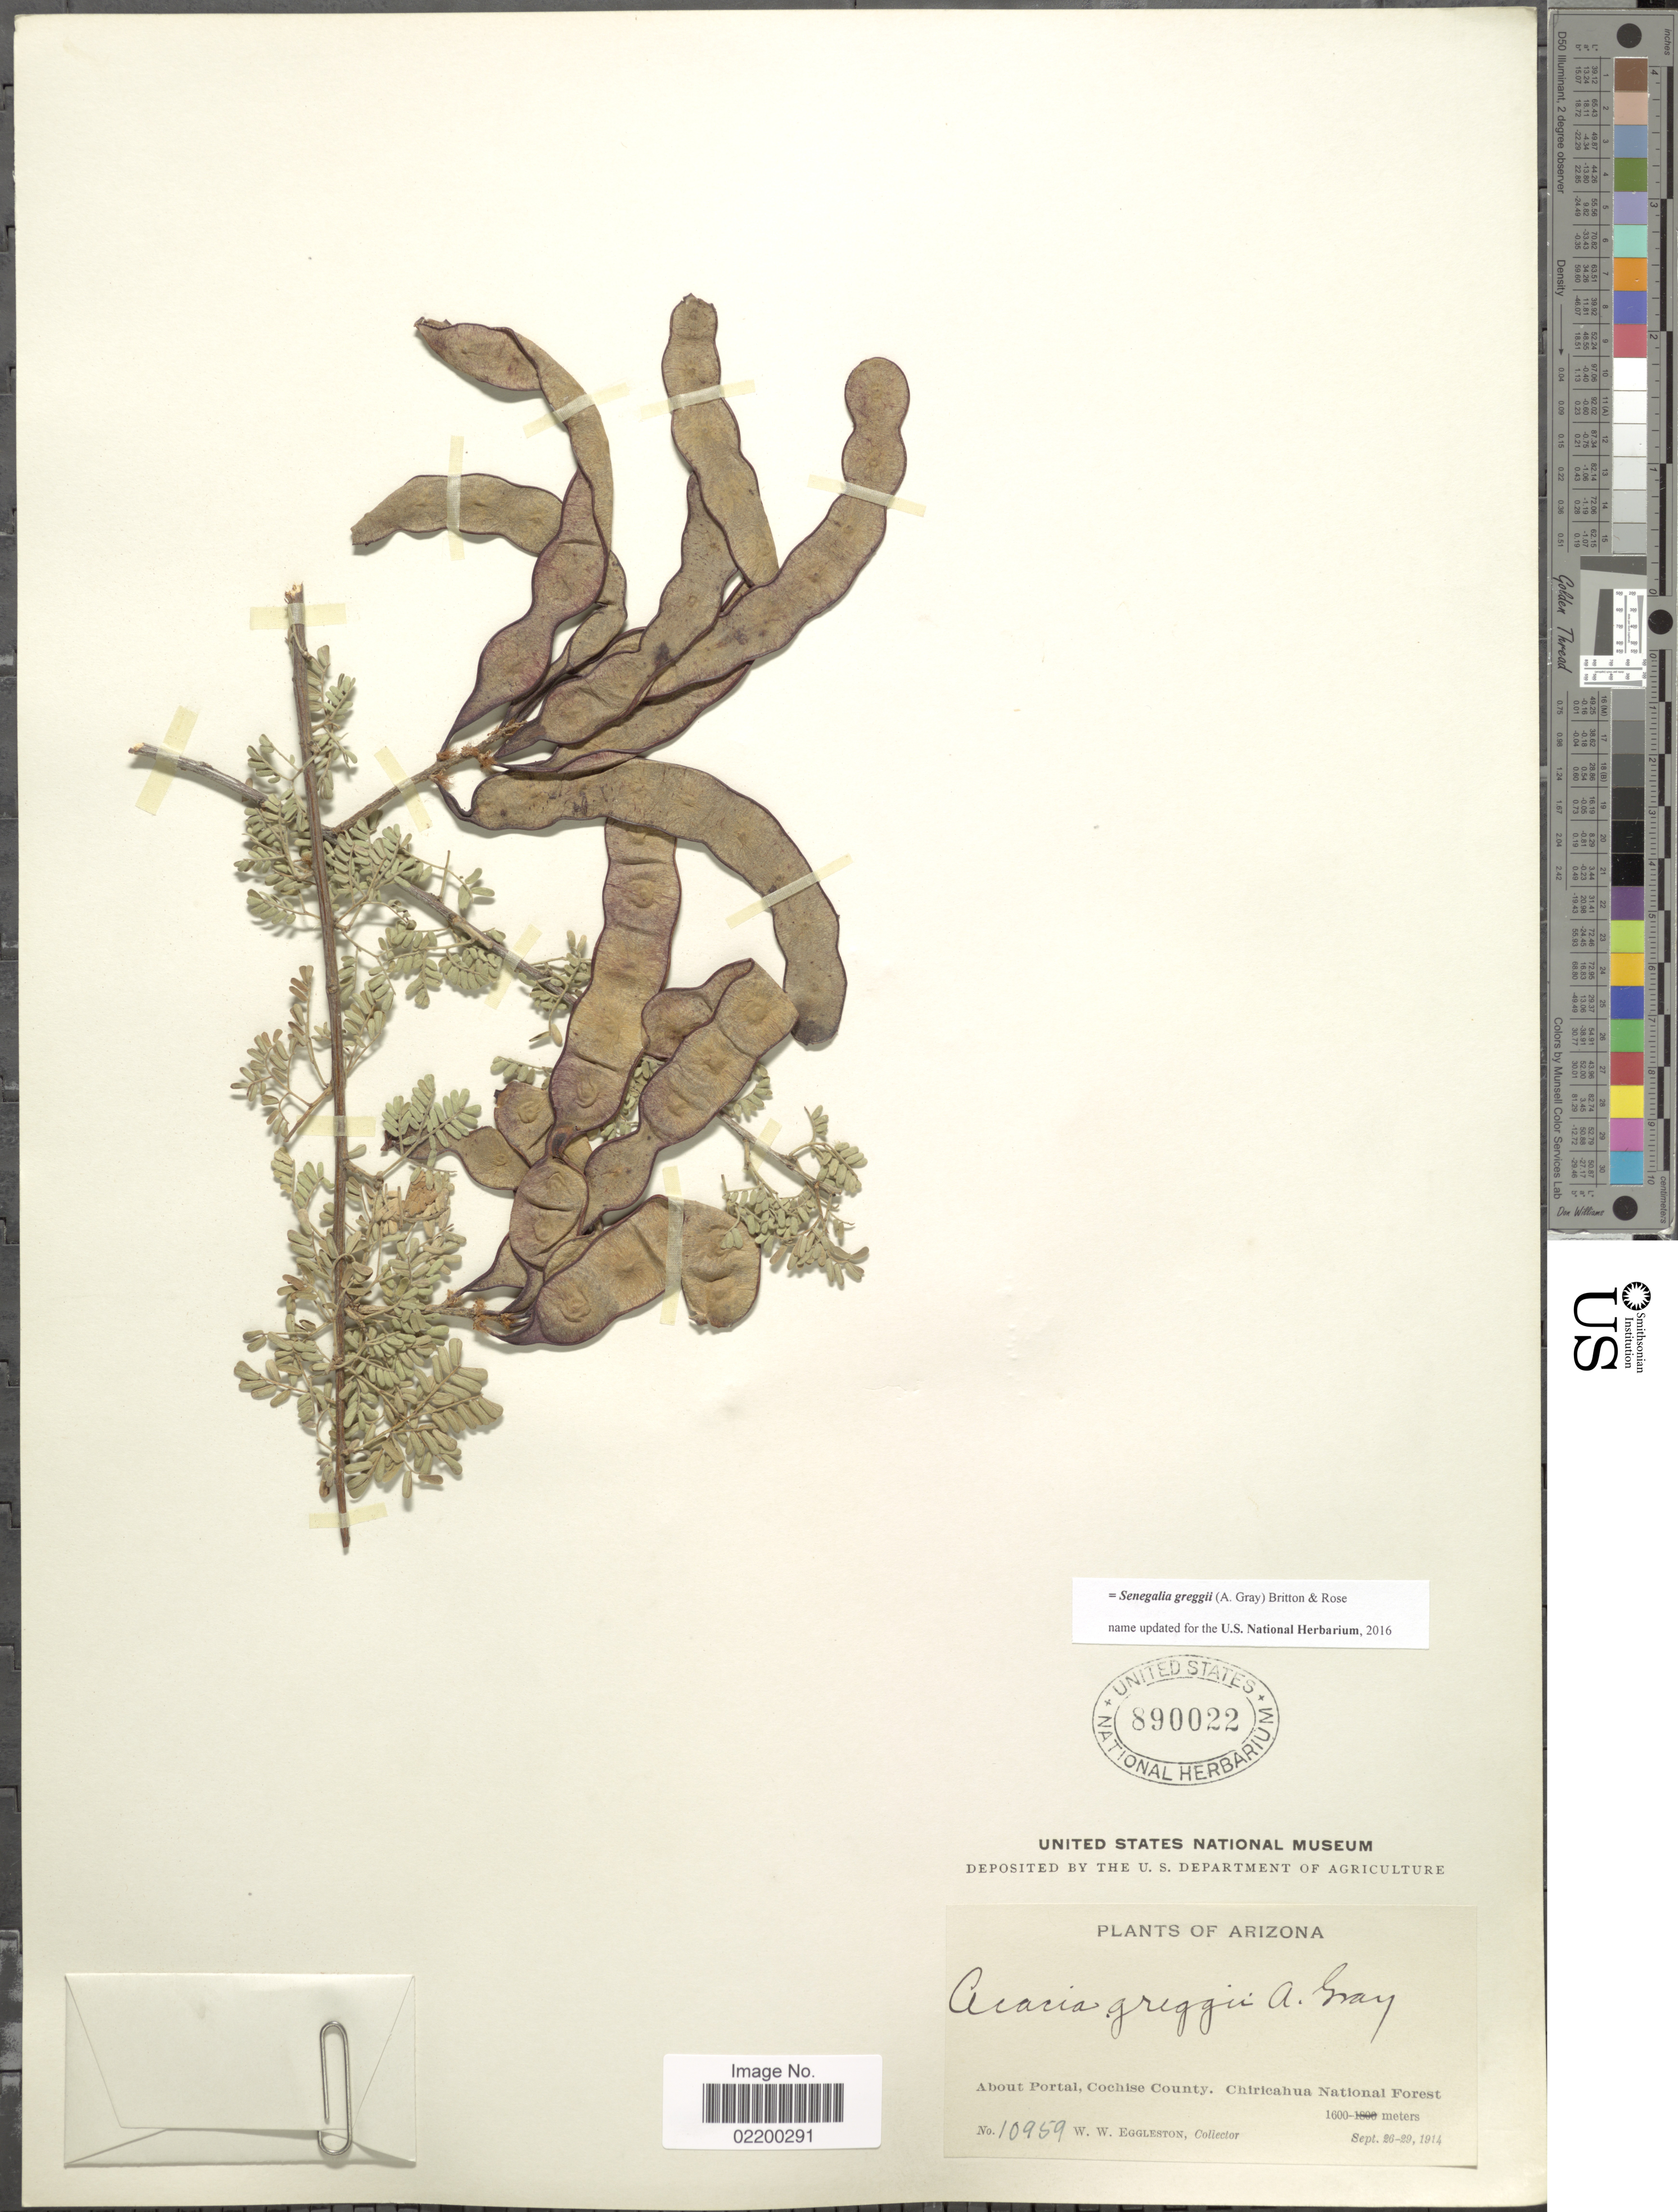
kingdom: Plantae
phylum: Tracheophyta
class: Magnoliopsida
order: Fabales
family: Fabaceae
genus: Senegalia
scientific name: Senegalia greggii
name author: (A. Gray) Britton & Rose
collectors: W. W. Eggleston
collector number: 10959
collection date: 1914-09-26/1914-09-29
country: United States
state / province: Arizona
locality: About Portal, Cochise County, Chiricahua National Forest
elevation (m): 1600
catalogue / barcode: US 890022